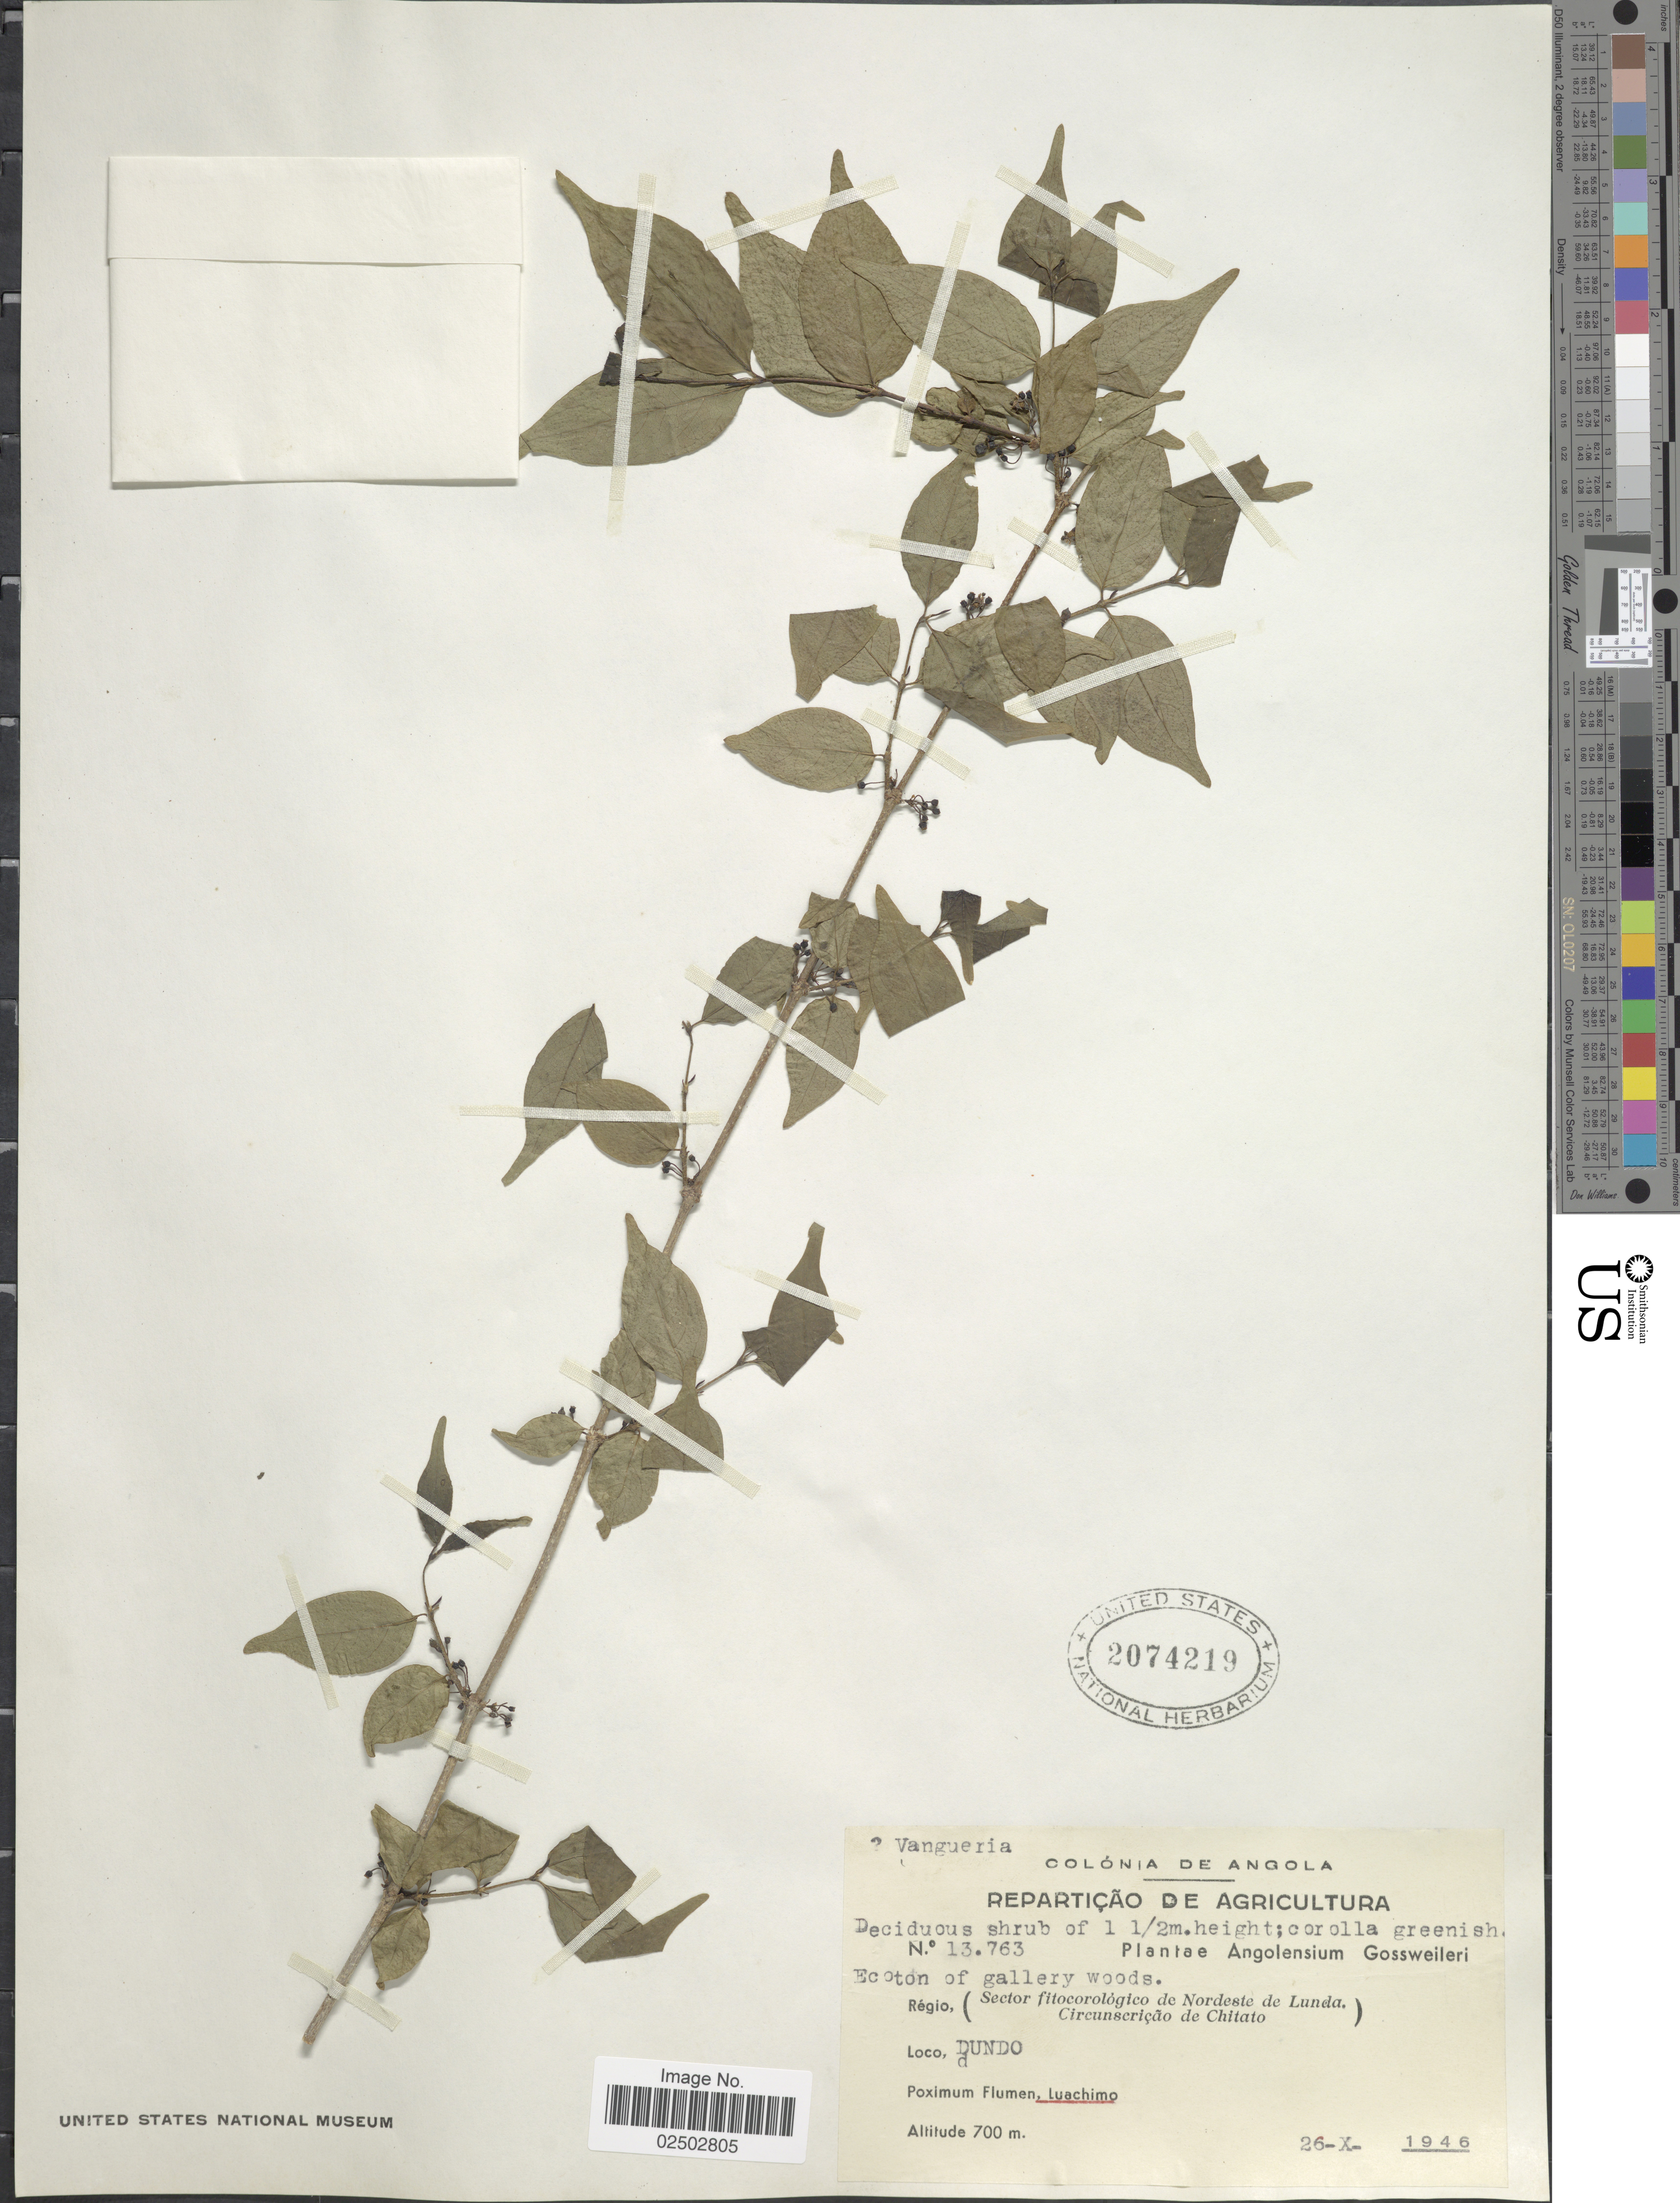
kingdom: Plantae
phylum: Tracheophyta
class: Magnoliopsida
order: Gentianales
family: Rubiaceae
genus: Vangueria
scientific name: Vangueria sp.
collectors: -. Gossweiler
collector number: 13763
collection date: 1946-10-26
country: Angola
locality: Region, (Sector fitocorologico de Nordeste de Lunda, Circunsrcicao de Chitato)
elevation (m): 700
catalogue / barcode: US 2074219